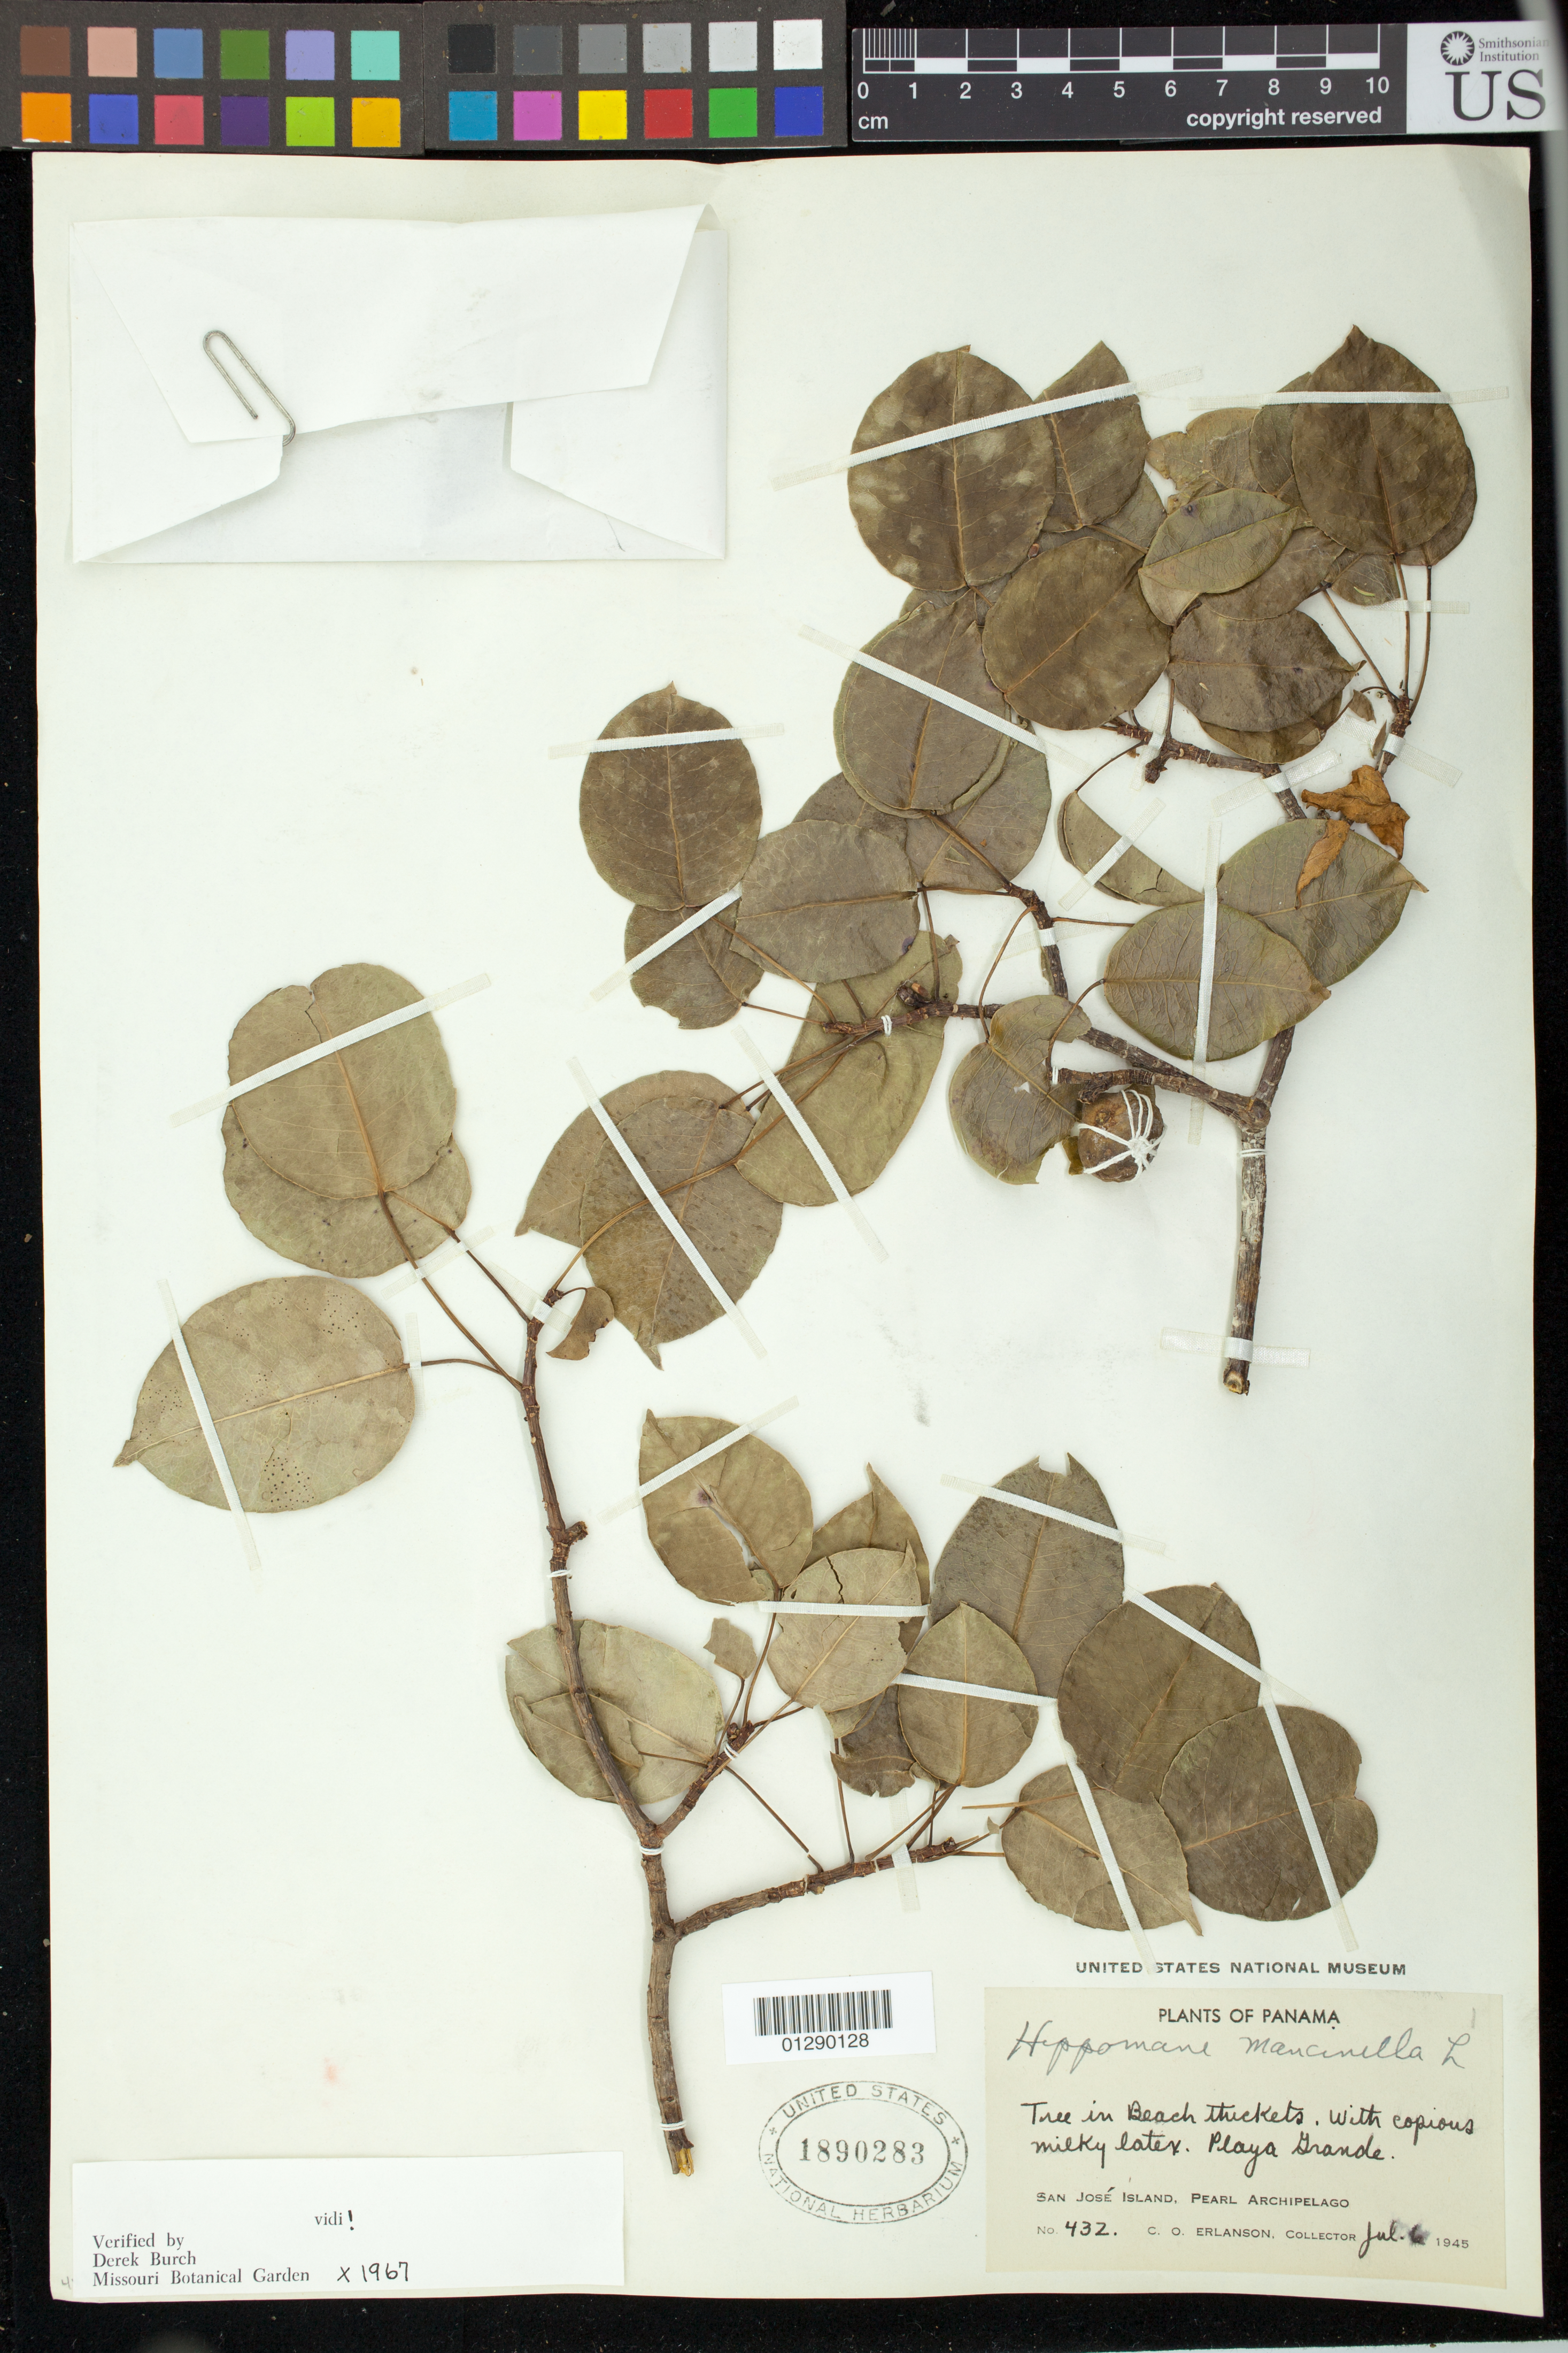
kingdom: Plantae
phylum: Tracheophyta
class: Magnoliopsida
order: Malpighiales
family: Euphorbiaceae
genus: Hippomane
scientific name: Hippomane mancinella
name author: L.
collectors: C. O. Erlanson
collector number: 432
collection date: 1945-07-06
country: Panama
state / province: Panamá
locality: Balboa. Playa Grande San Jose Island. Pearl Archipelago.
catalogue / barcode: US 1890283